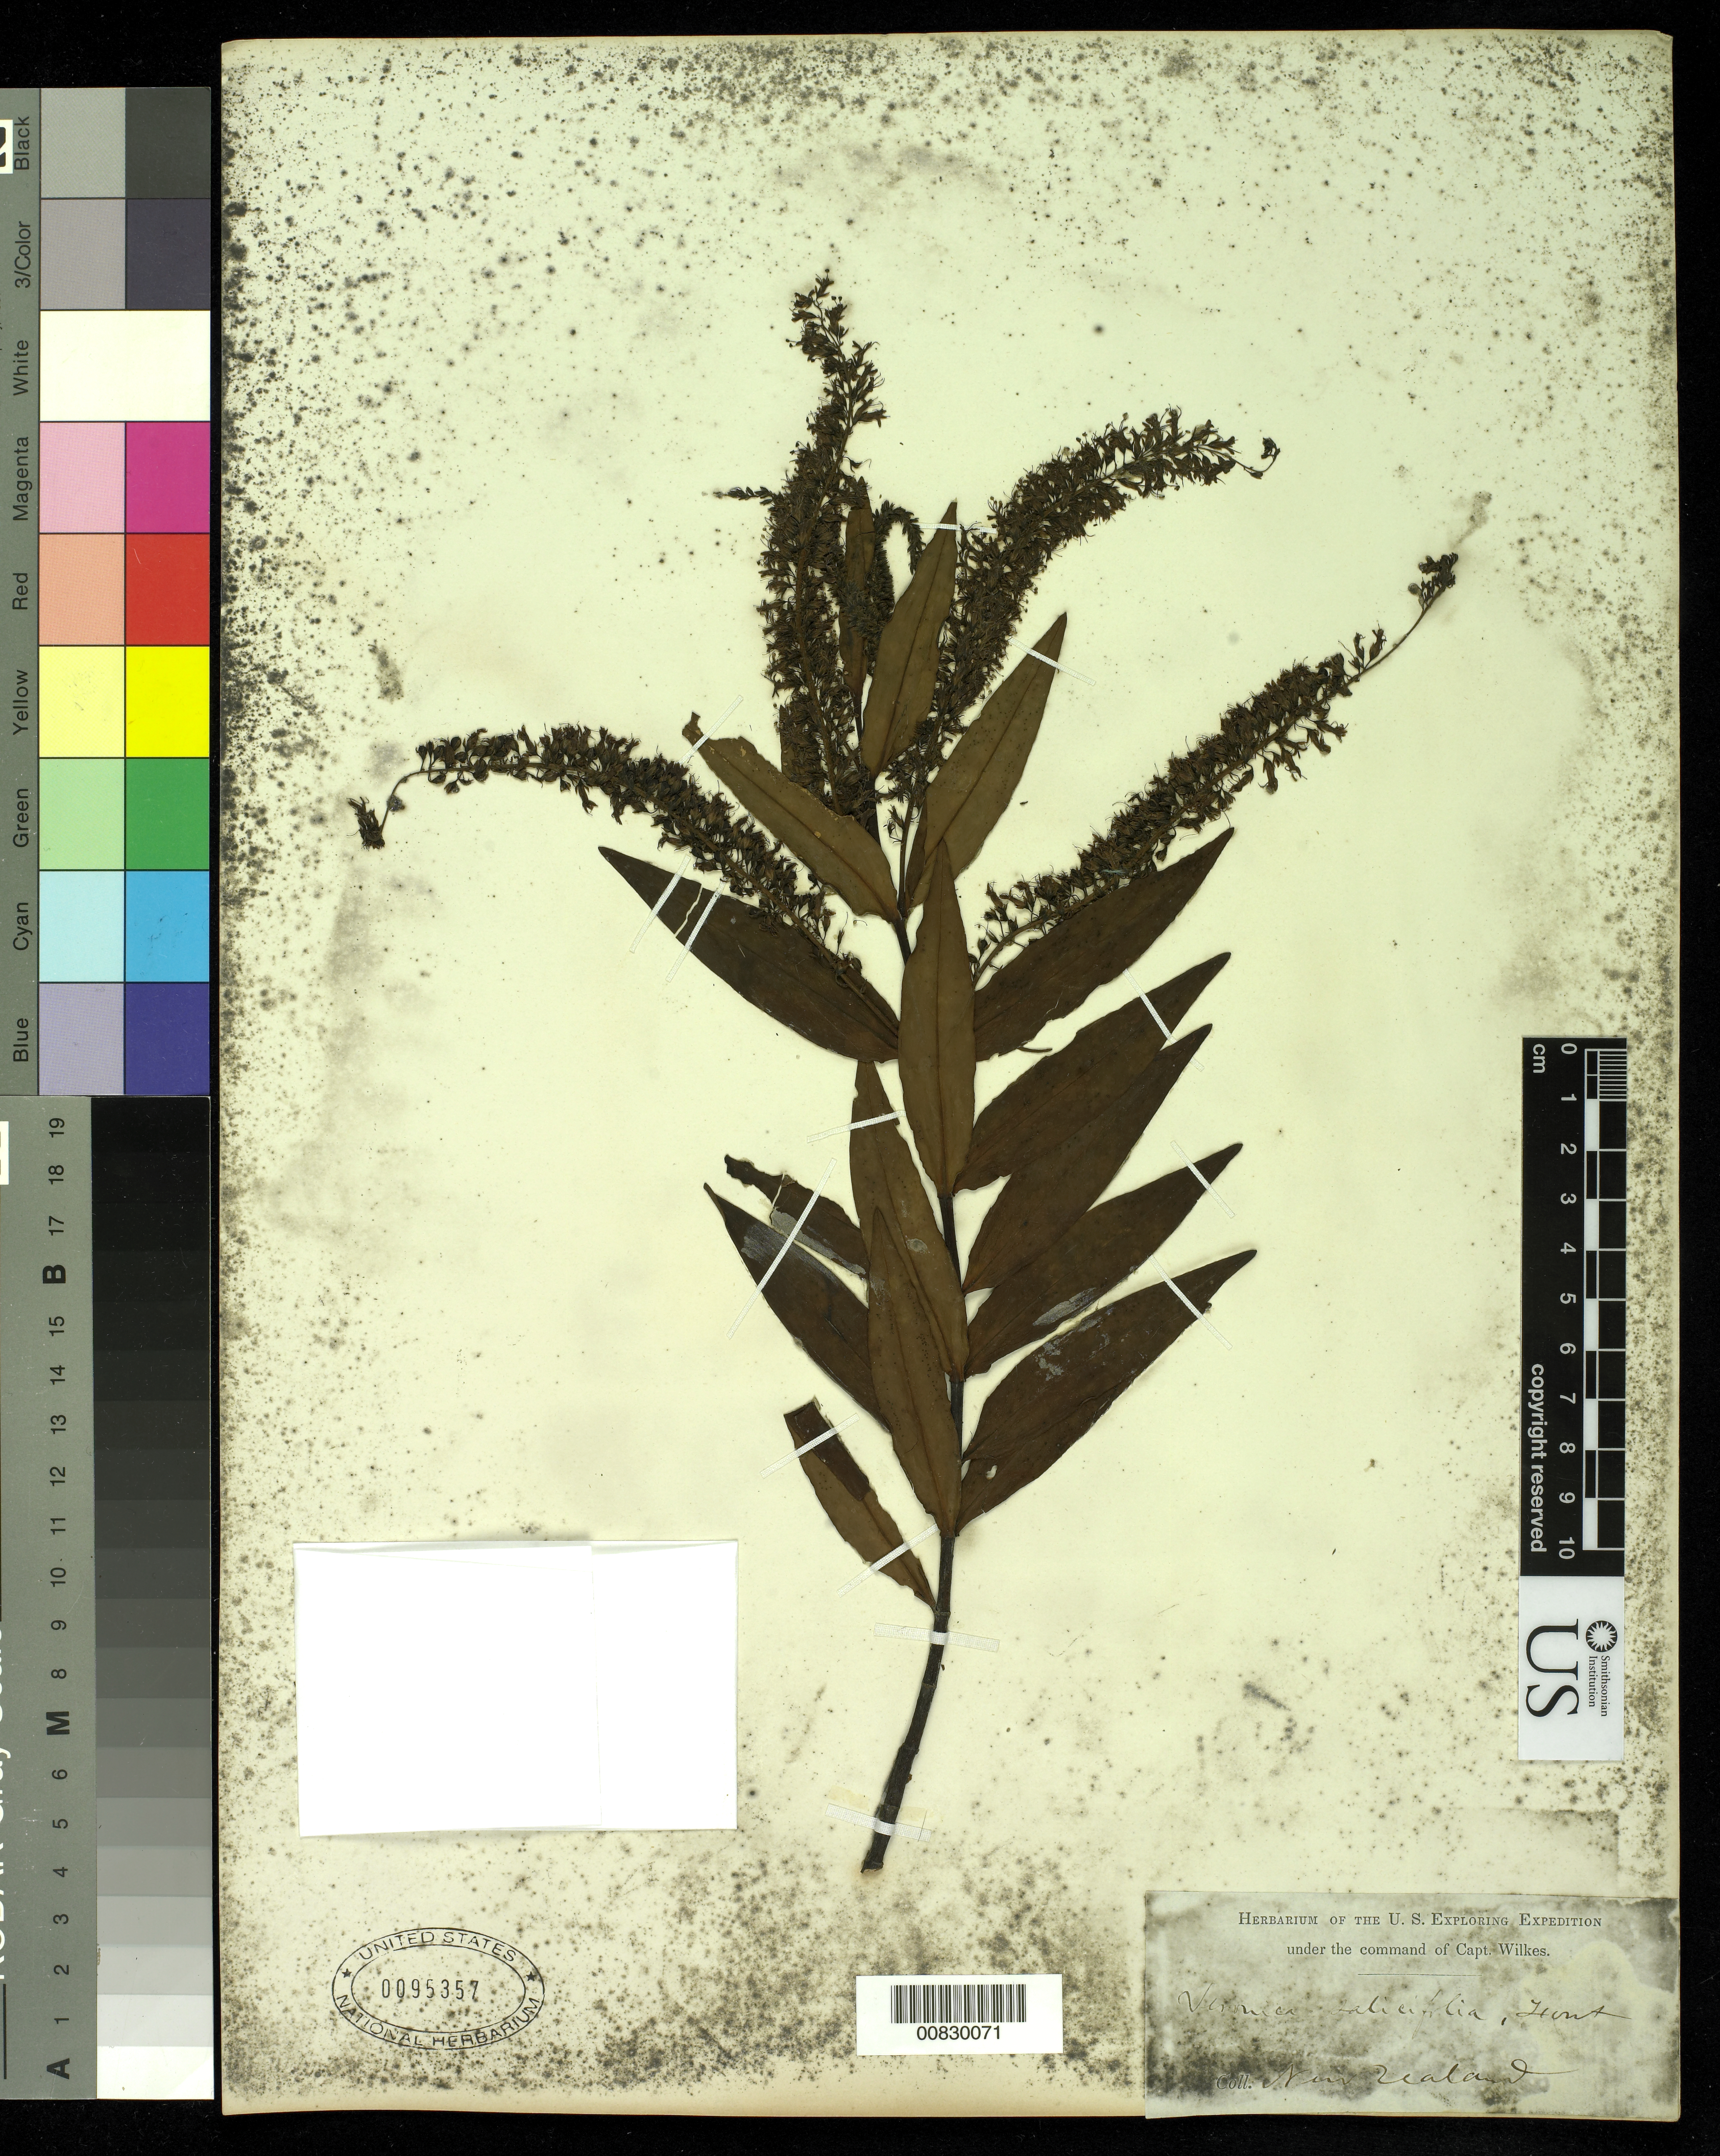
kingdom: Plantae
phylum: Tracheophyta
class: Magnoliopsida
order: Lamiales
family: Plantaginaceae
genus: Hebe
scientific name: Hebe salicifolia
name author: (G. Forst.) Pennell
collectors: Wilkes Explor. Exped.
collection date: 1838/1842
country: New Zealand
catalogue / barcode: US 95357